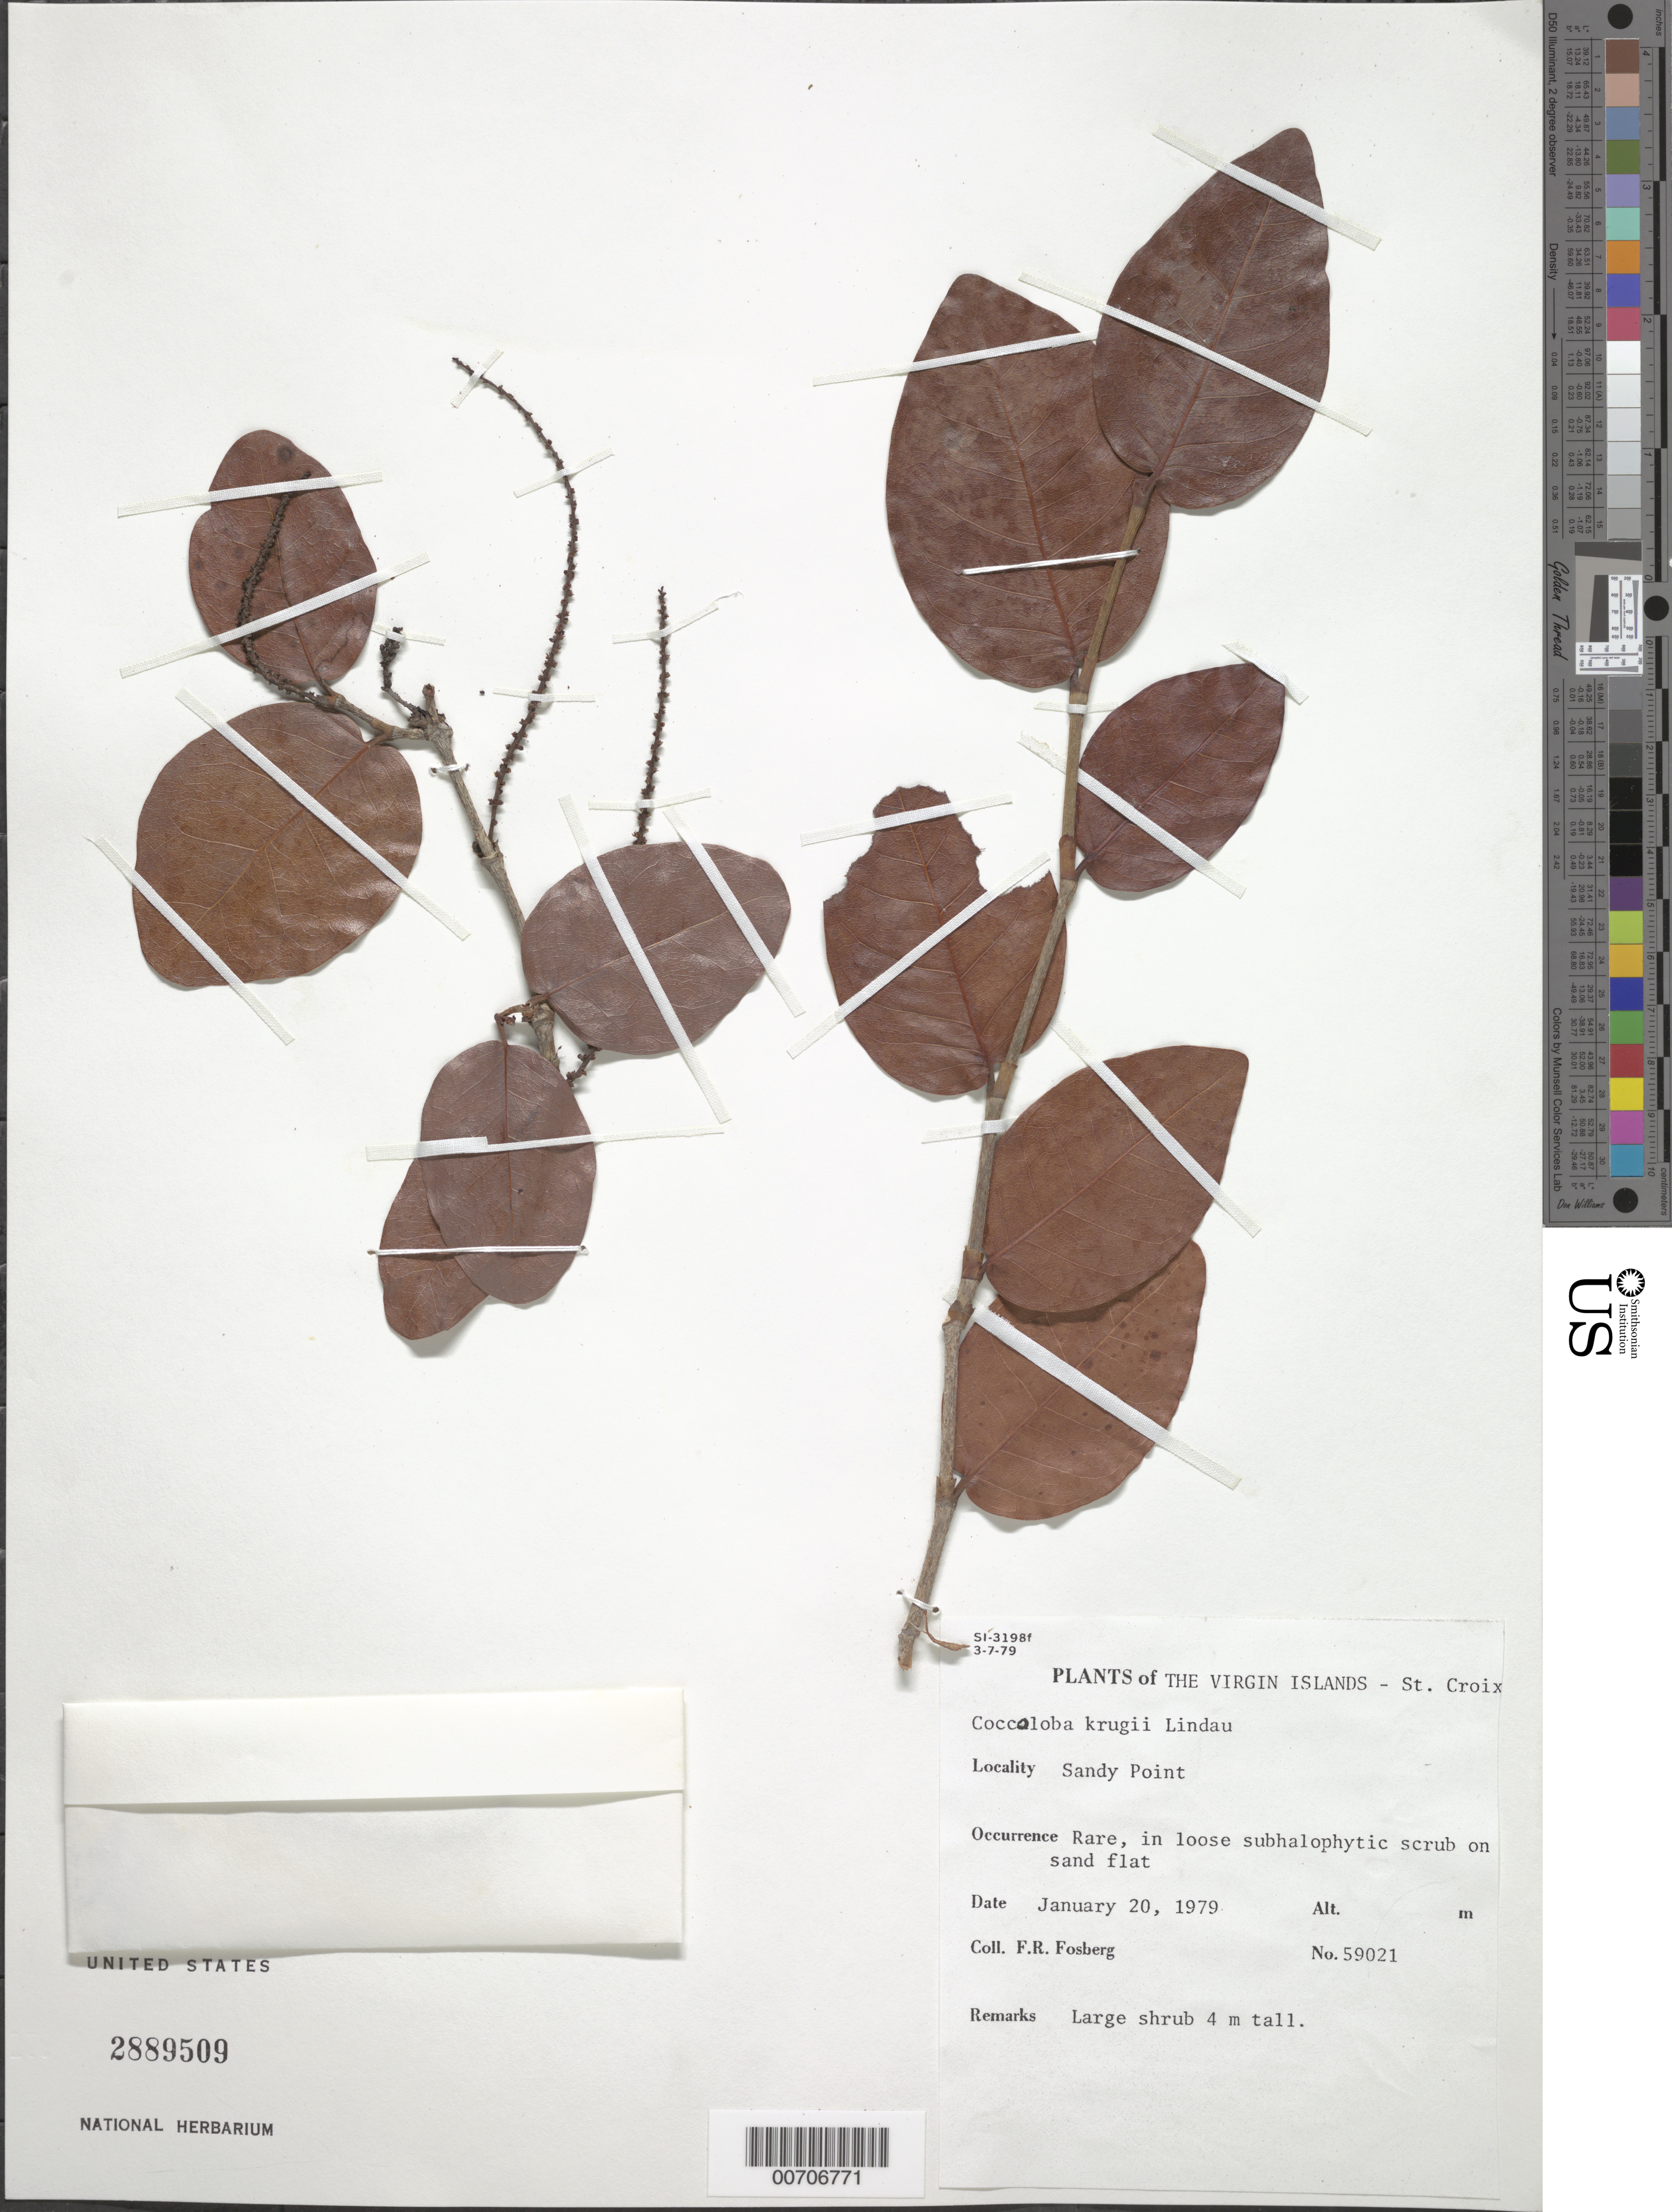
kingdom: Plantae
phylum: Tracheophyta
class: Magnoliopsida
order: Caryophyllales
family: Polygonaceae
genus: Coccoloba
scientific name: Coccoloba krugii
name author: Lindau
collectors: F. R. Fosberg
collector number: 59021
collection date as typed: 20 Jan 1979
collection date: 1979-01-20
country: U.S. Virgin Islands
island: St. Croix Island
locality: Sandy Point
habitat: In loose subhalophytic scrub on sand flat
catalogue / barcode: US 2889509